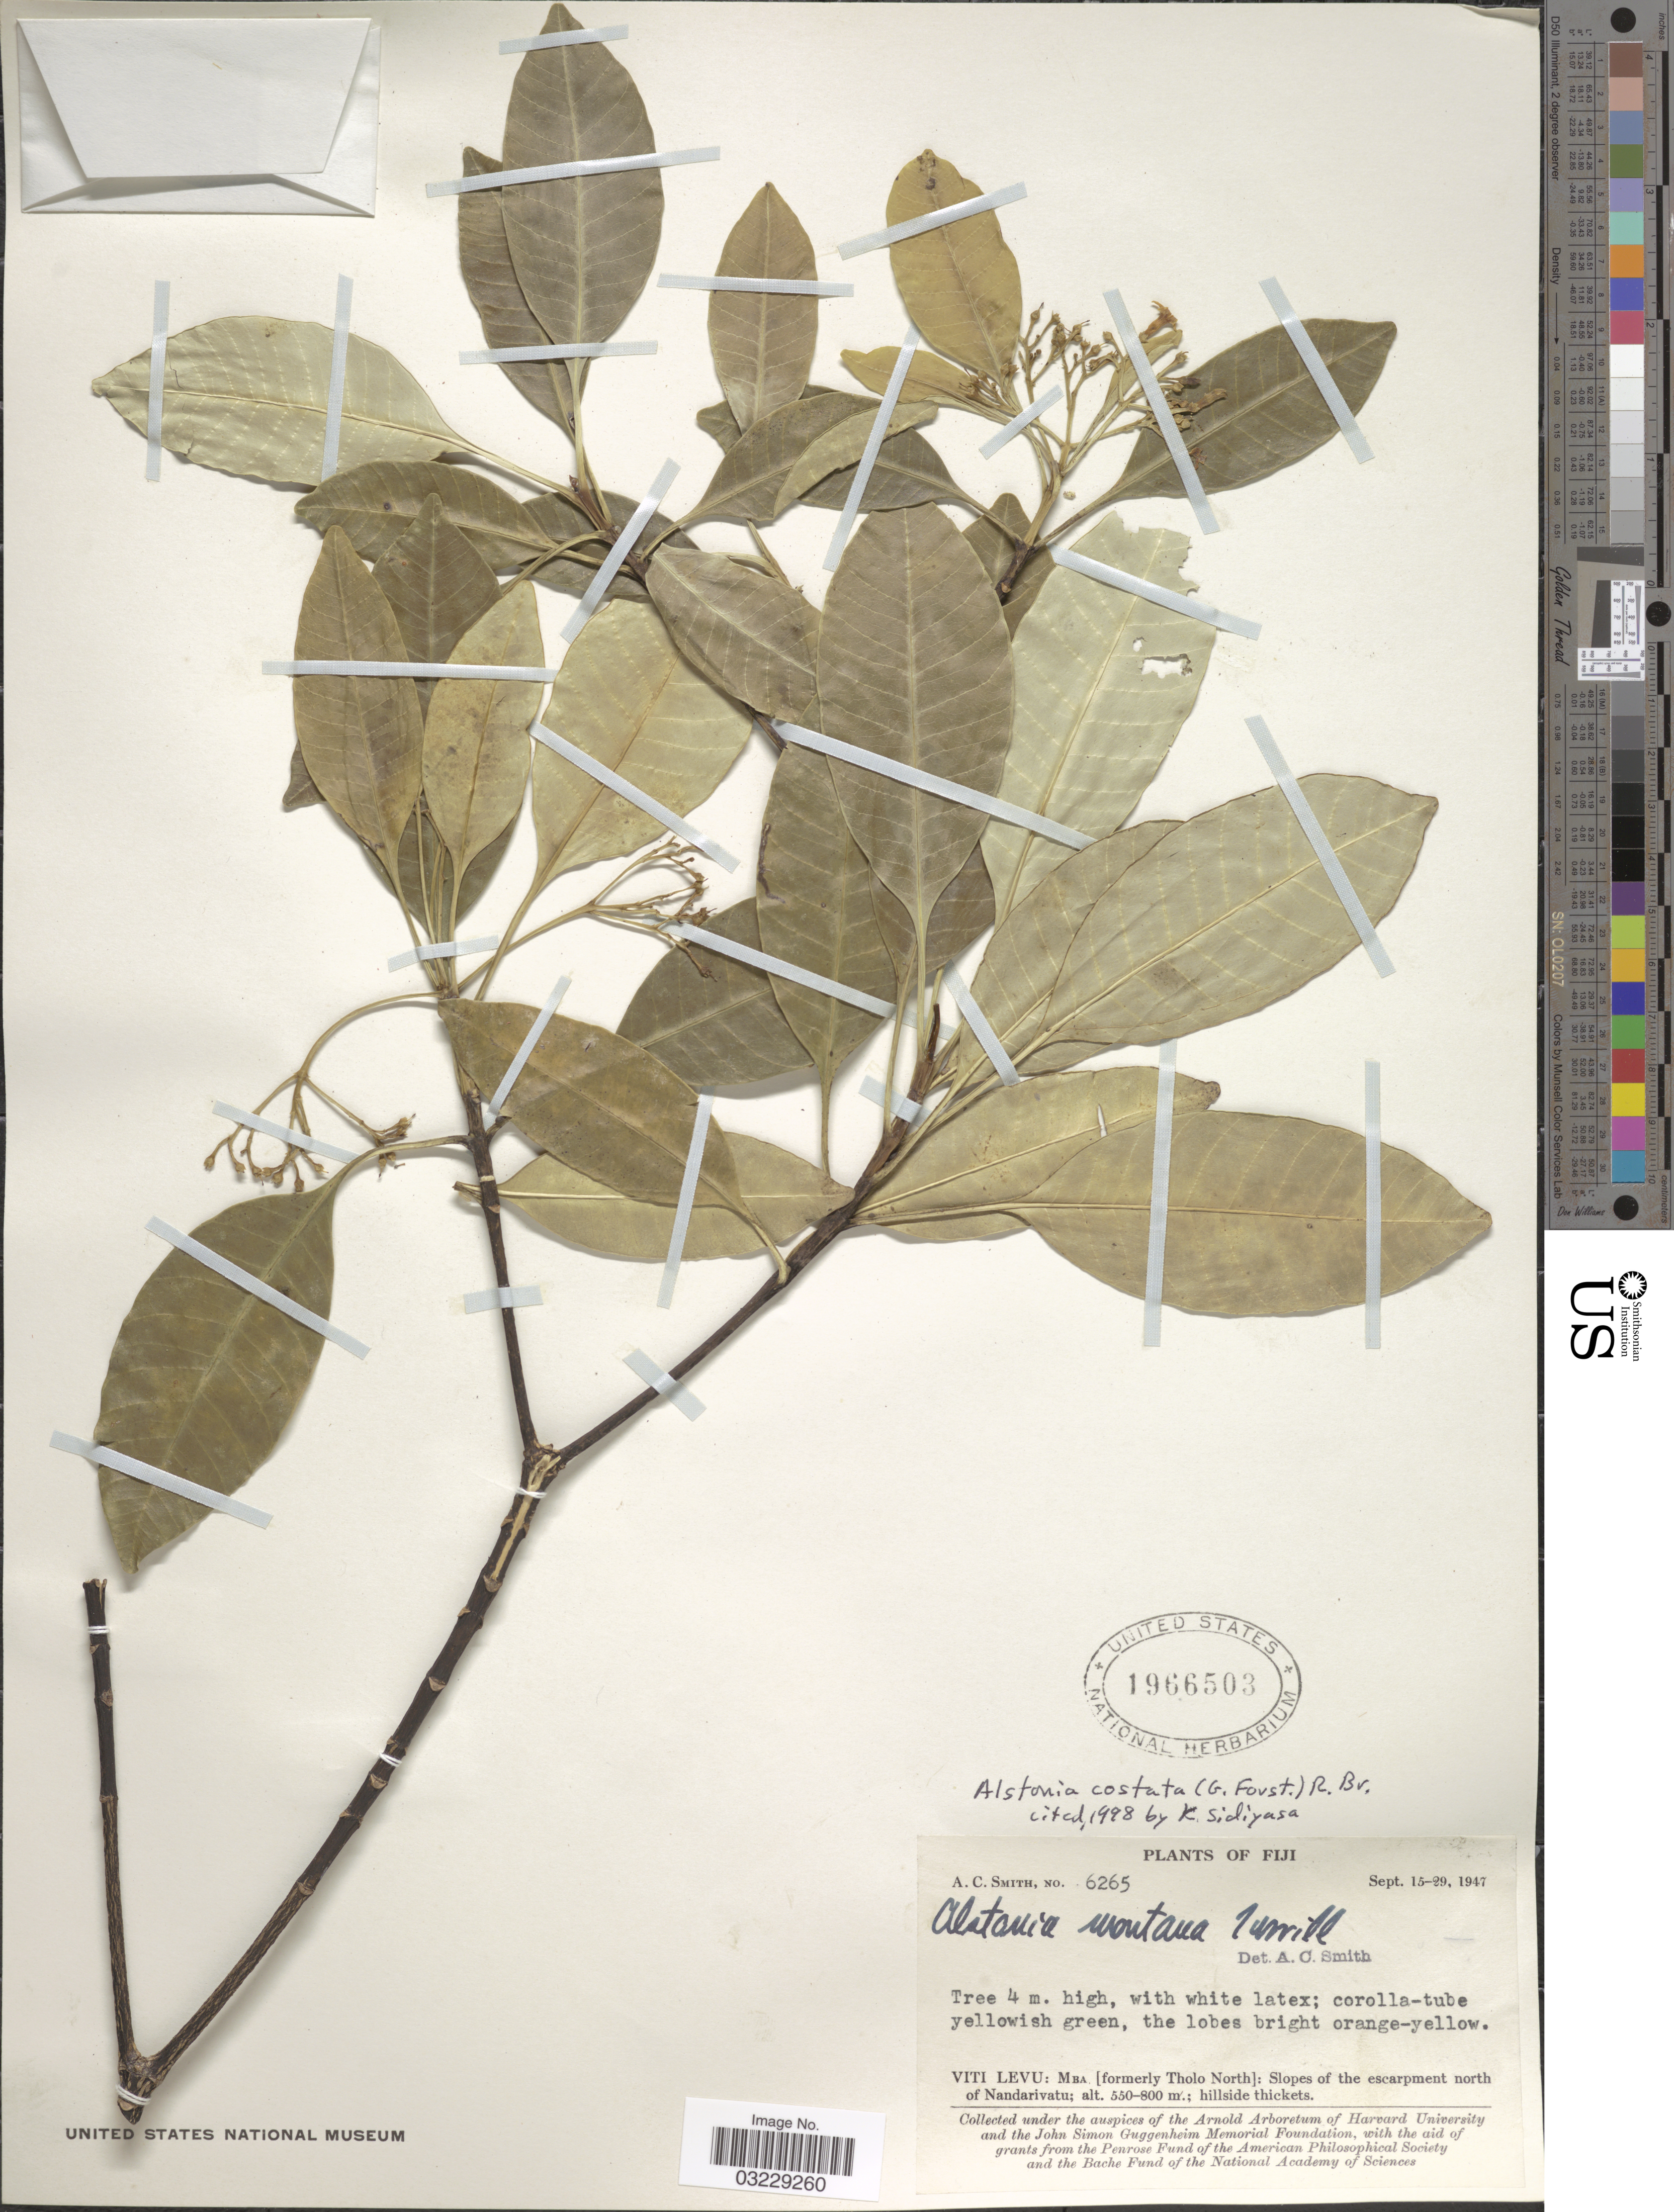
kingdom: Plantae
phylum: Tracheophyta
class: Magnoliopsida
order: Gentianales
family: Apocynaceae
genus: Alstonia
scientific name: Alstonia costata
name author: (G. Forst.) R. Br.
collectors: A. C. Smith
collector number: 6265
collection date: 1947-09-15/1947-09-29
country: Fiji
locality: Viti Levu: Mba [formerly Tholo North]: Slopes of the escarpment north of Nandarivatu.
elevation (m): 550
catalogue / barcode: US 1966503